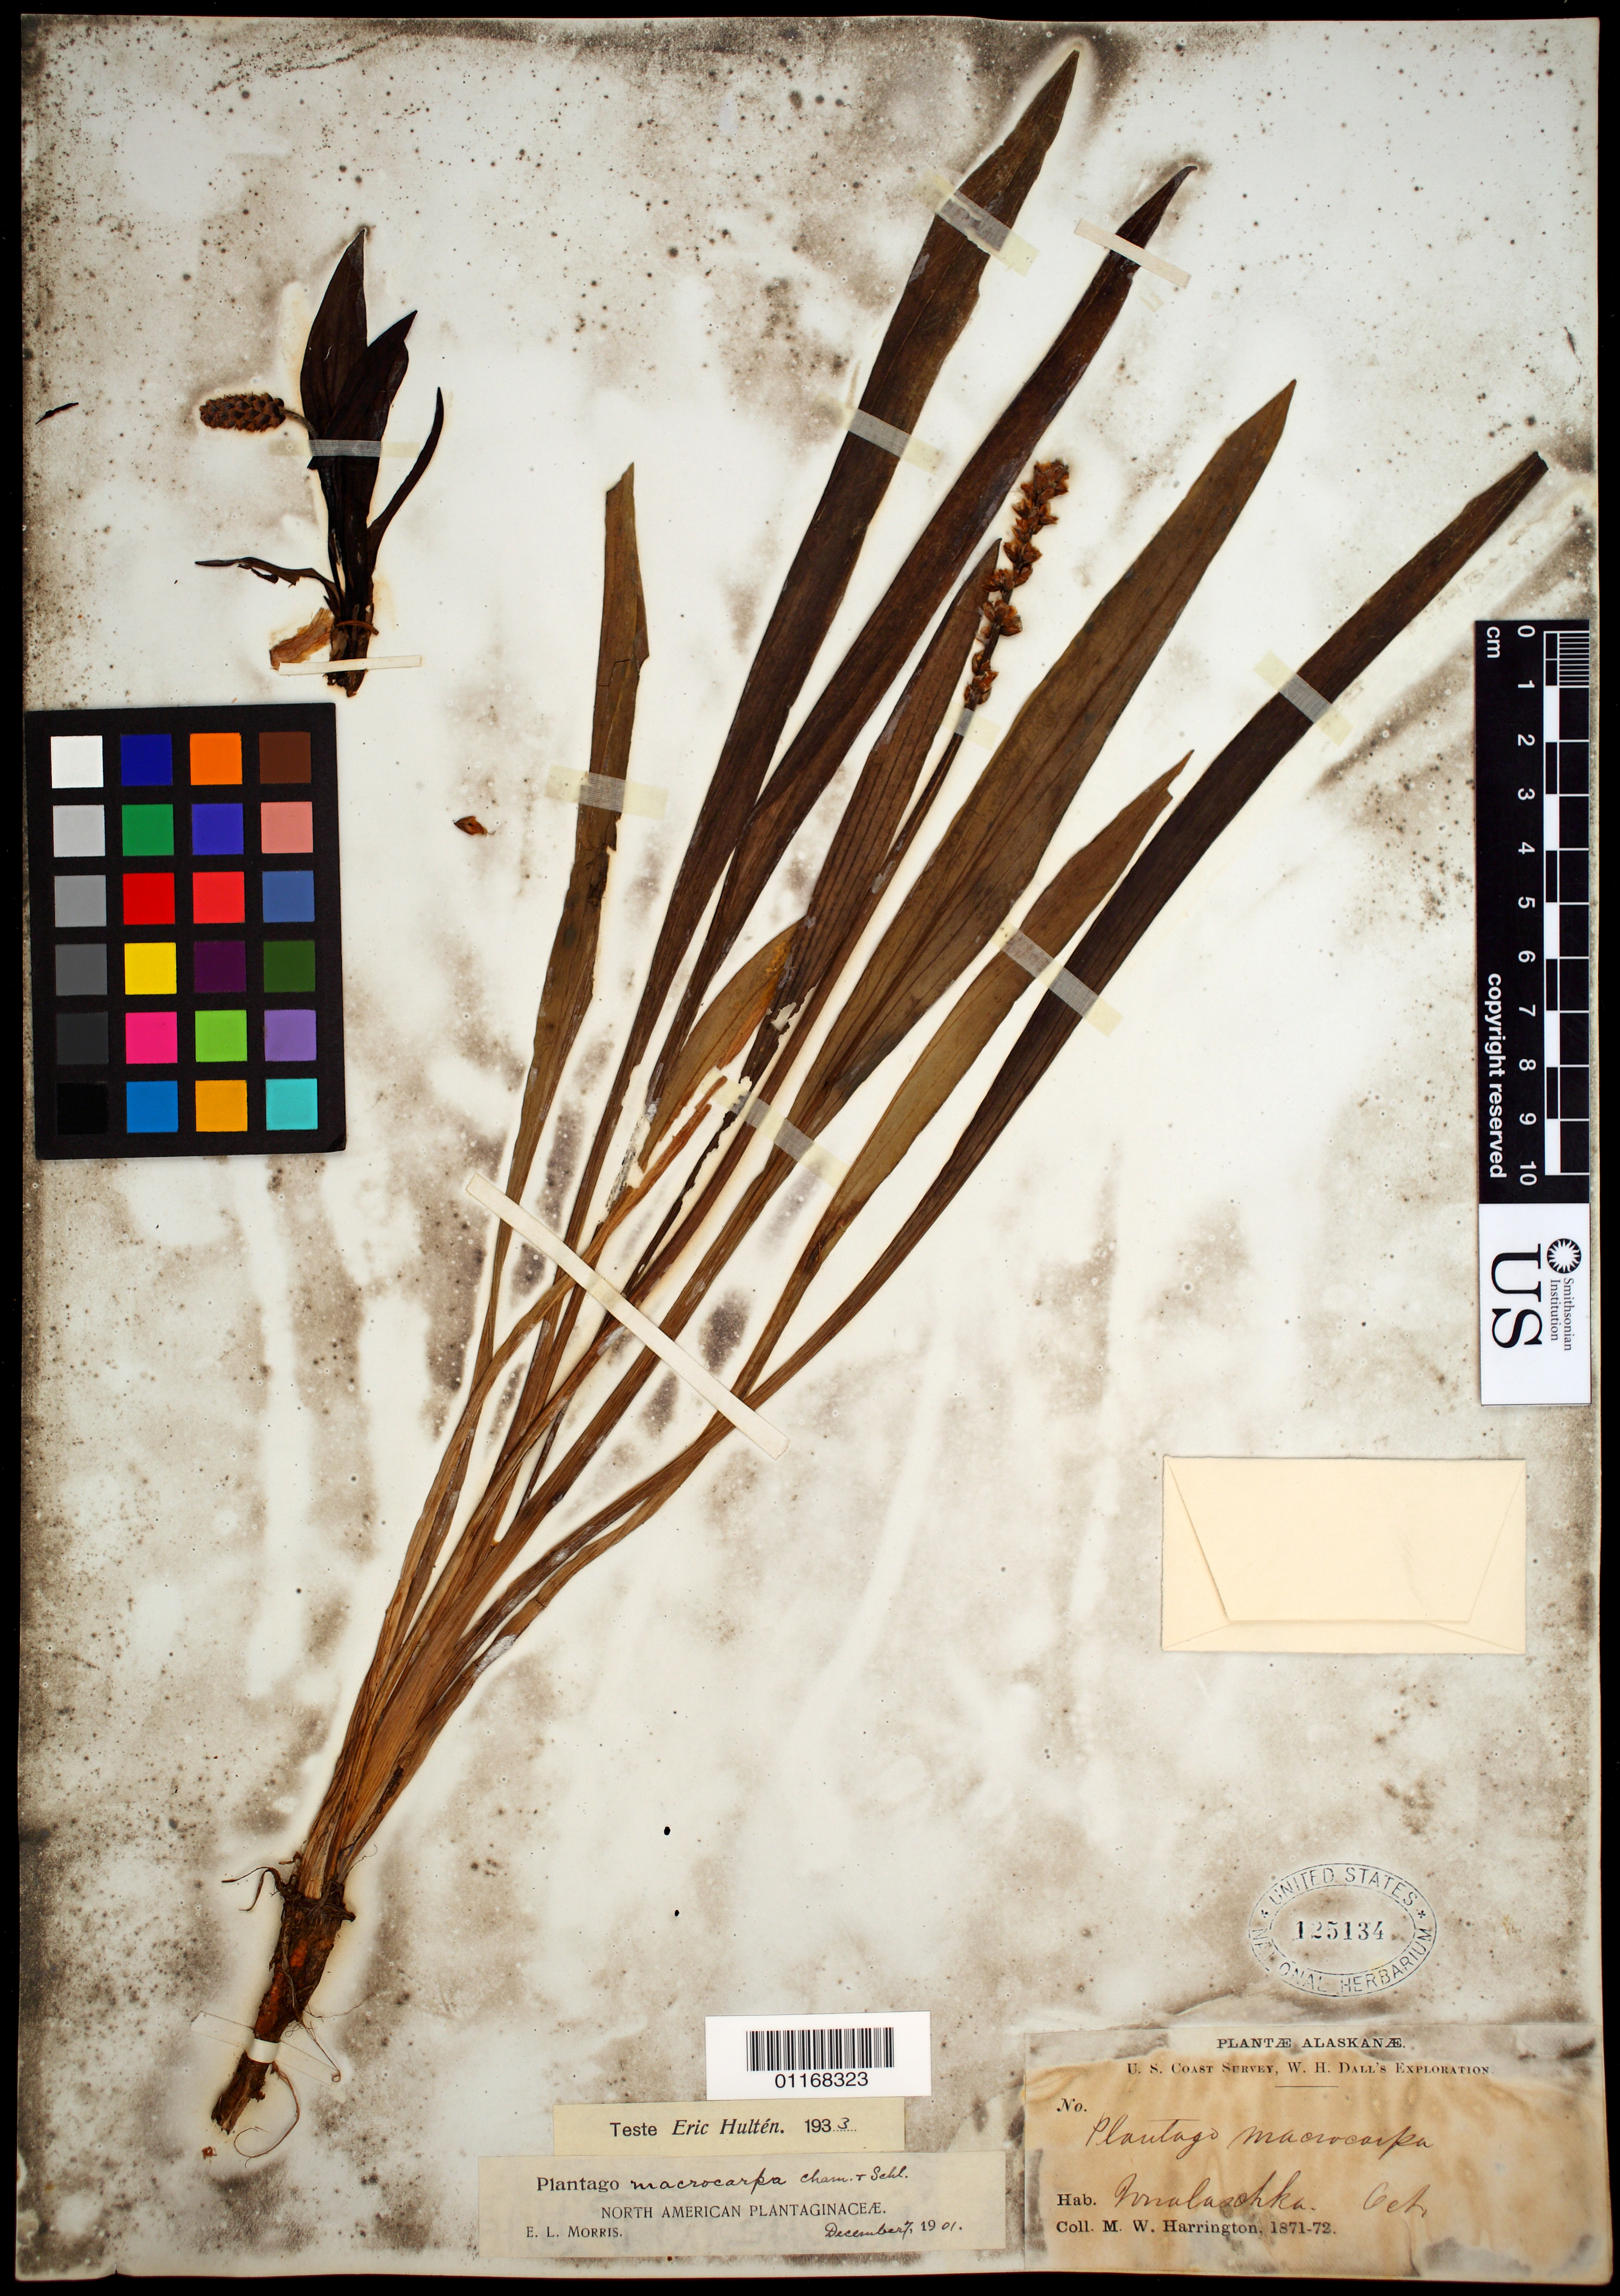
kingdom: Plantae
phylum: Tracheophyta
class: Magnoliopsida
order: Lamiales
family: Plantaginaceae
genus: Plantago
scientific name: Plantago macrocarpa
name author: Cham. & Schltdl.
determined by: Morris, E. L.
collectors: M. W. Harrington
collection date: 1871/1872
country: United States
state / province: Alaska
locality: Unalaschka.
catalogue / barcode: US 125134